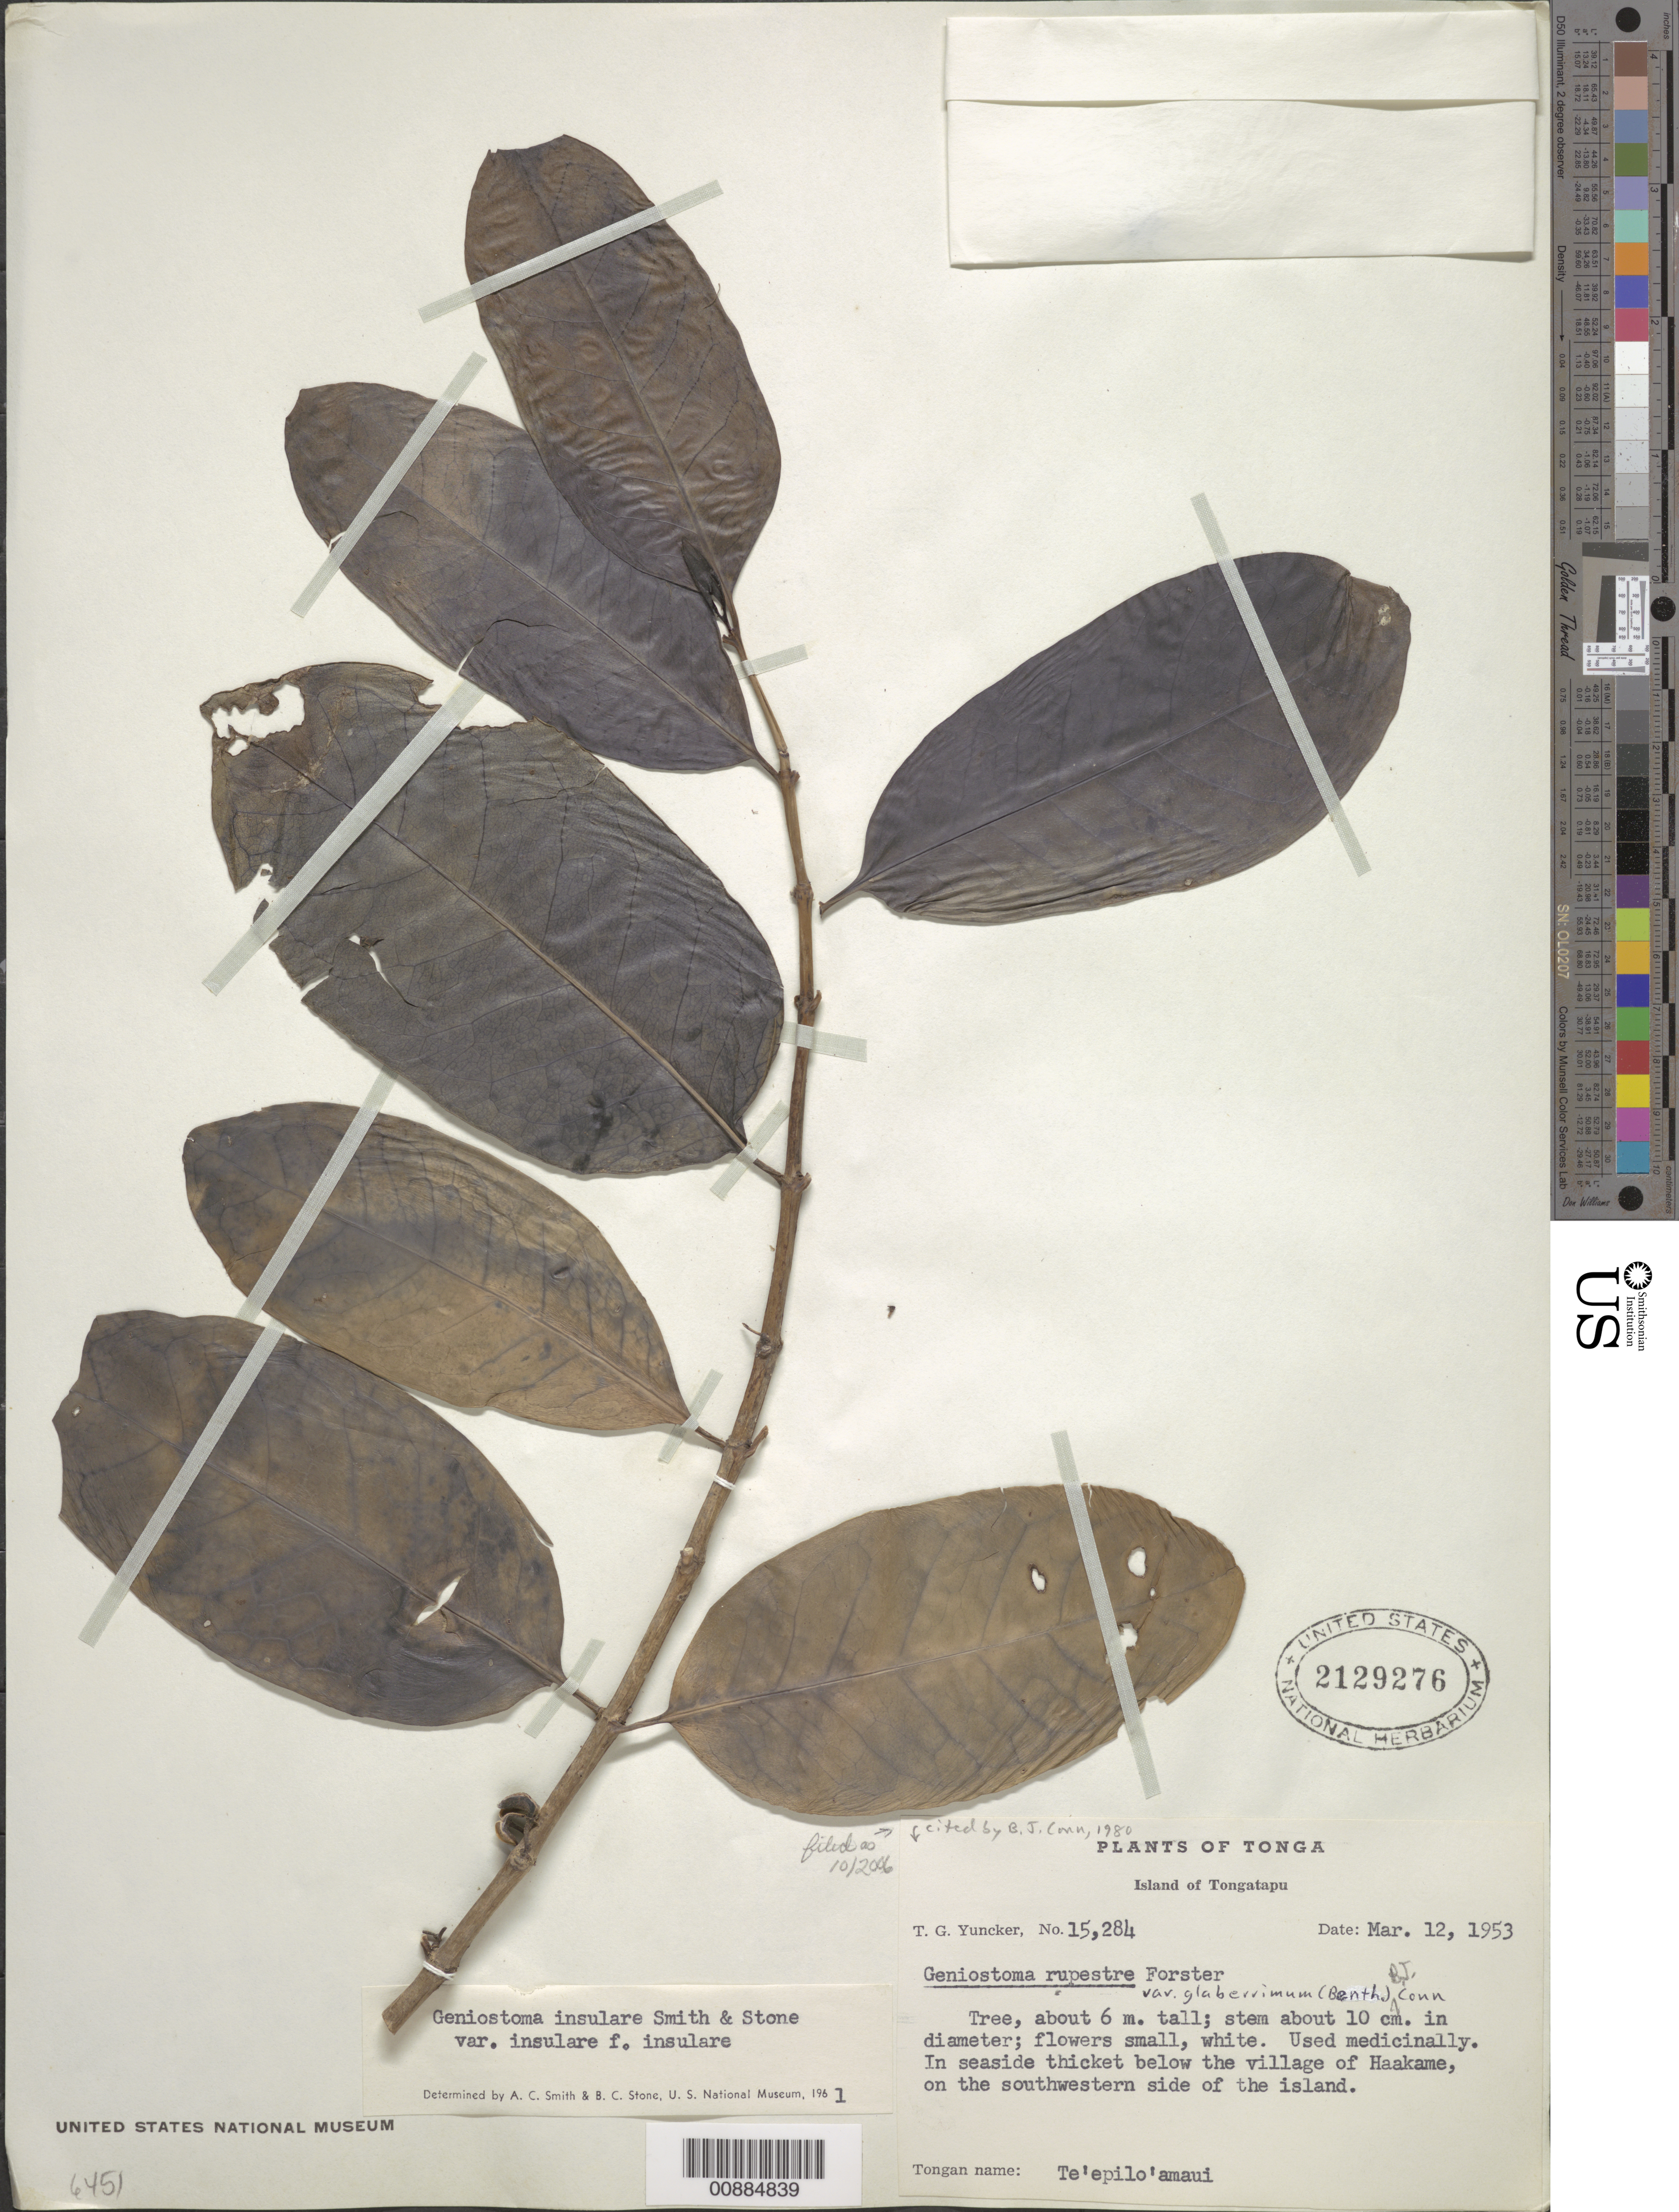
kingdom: Plantae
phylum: Tracheophyta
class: Magnoliopsida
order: Gentianales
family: Loganiaceae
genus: Geniostoma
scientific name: Geniostoma rupestre var. glaberrimum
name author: J.R. Forst. & G. Forst.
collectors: T. G. Yuncker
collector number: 15284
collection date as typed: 12 Mar 1953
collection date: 1953-03-12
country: Tonga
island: Tongatapu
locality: Below village of Hakame, on the SW side of the island.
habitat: Seaside thicket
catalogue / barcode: US 2129276